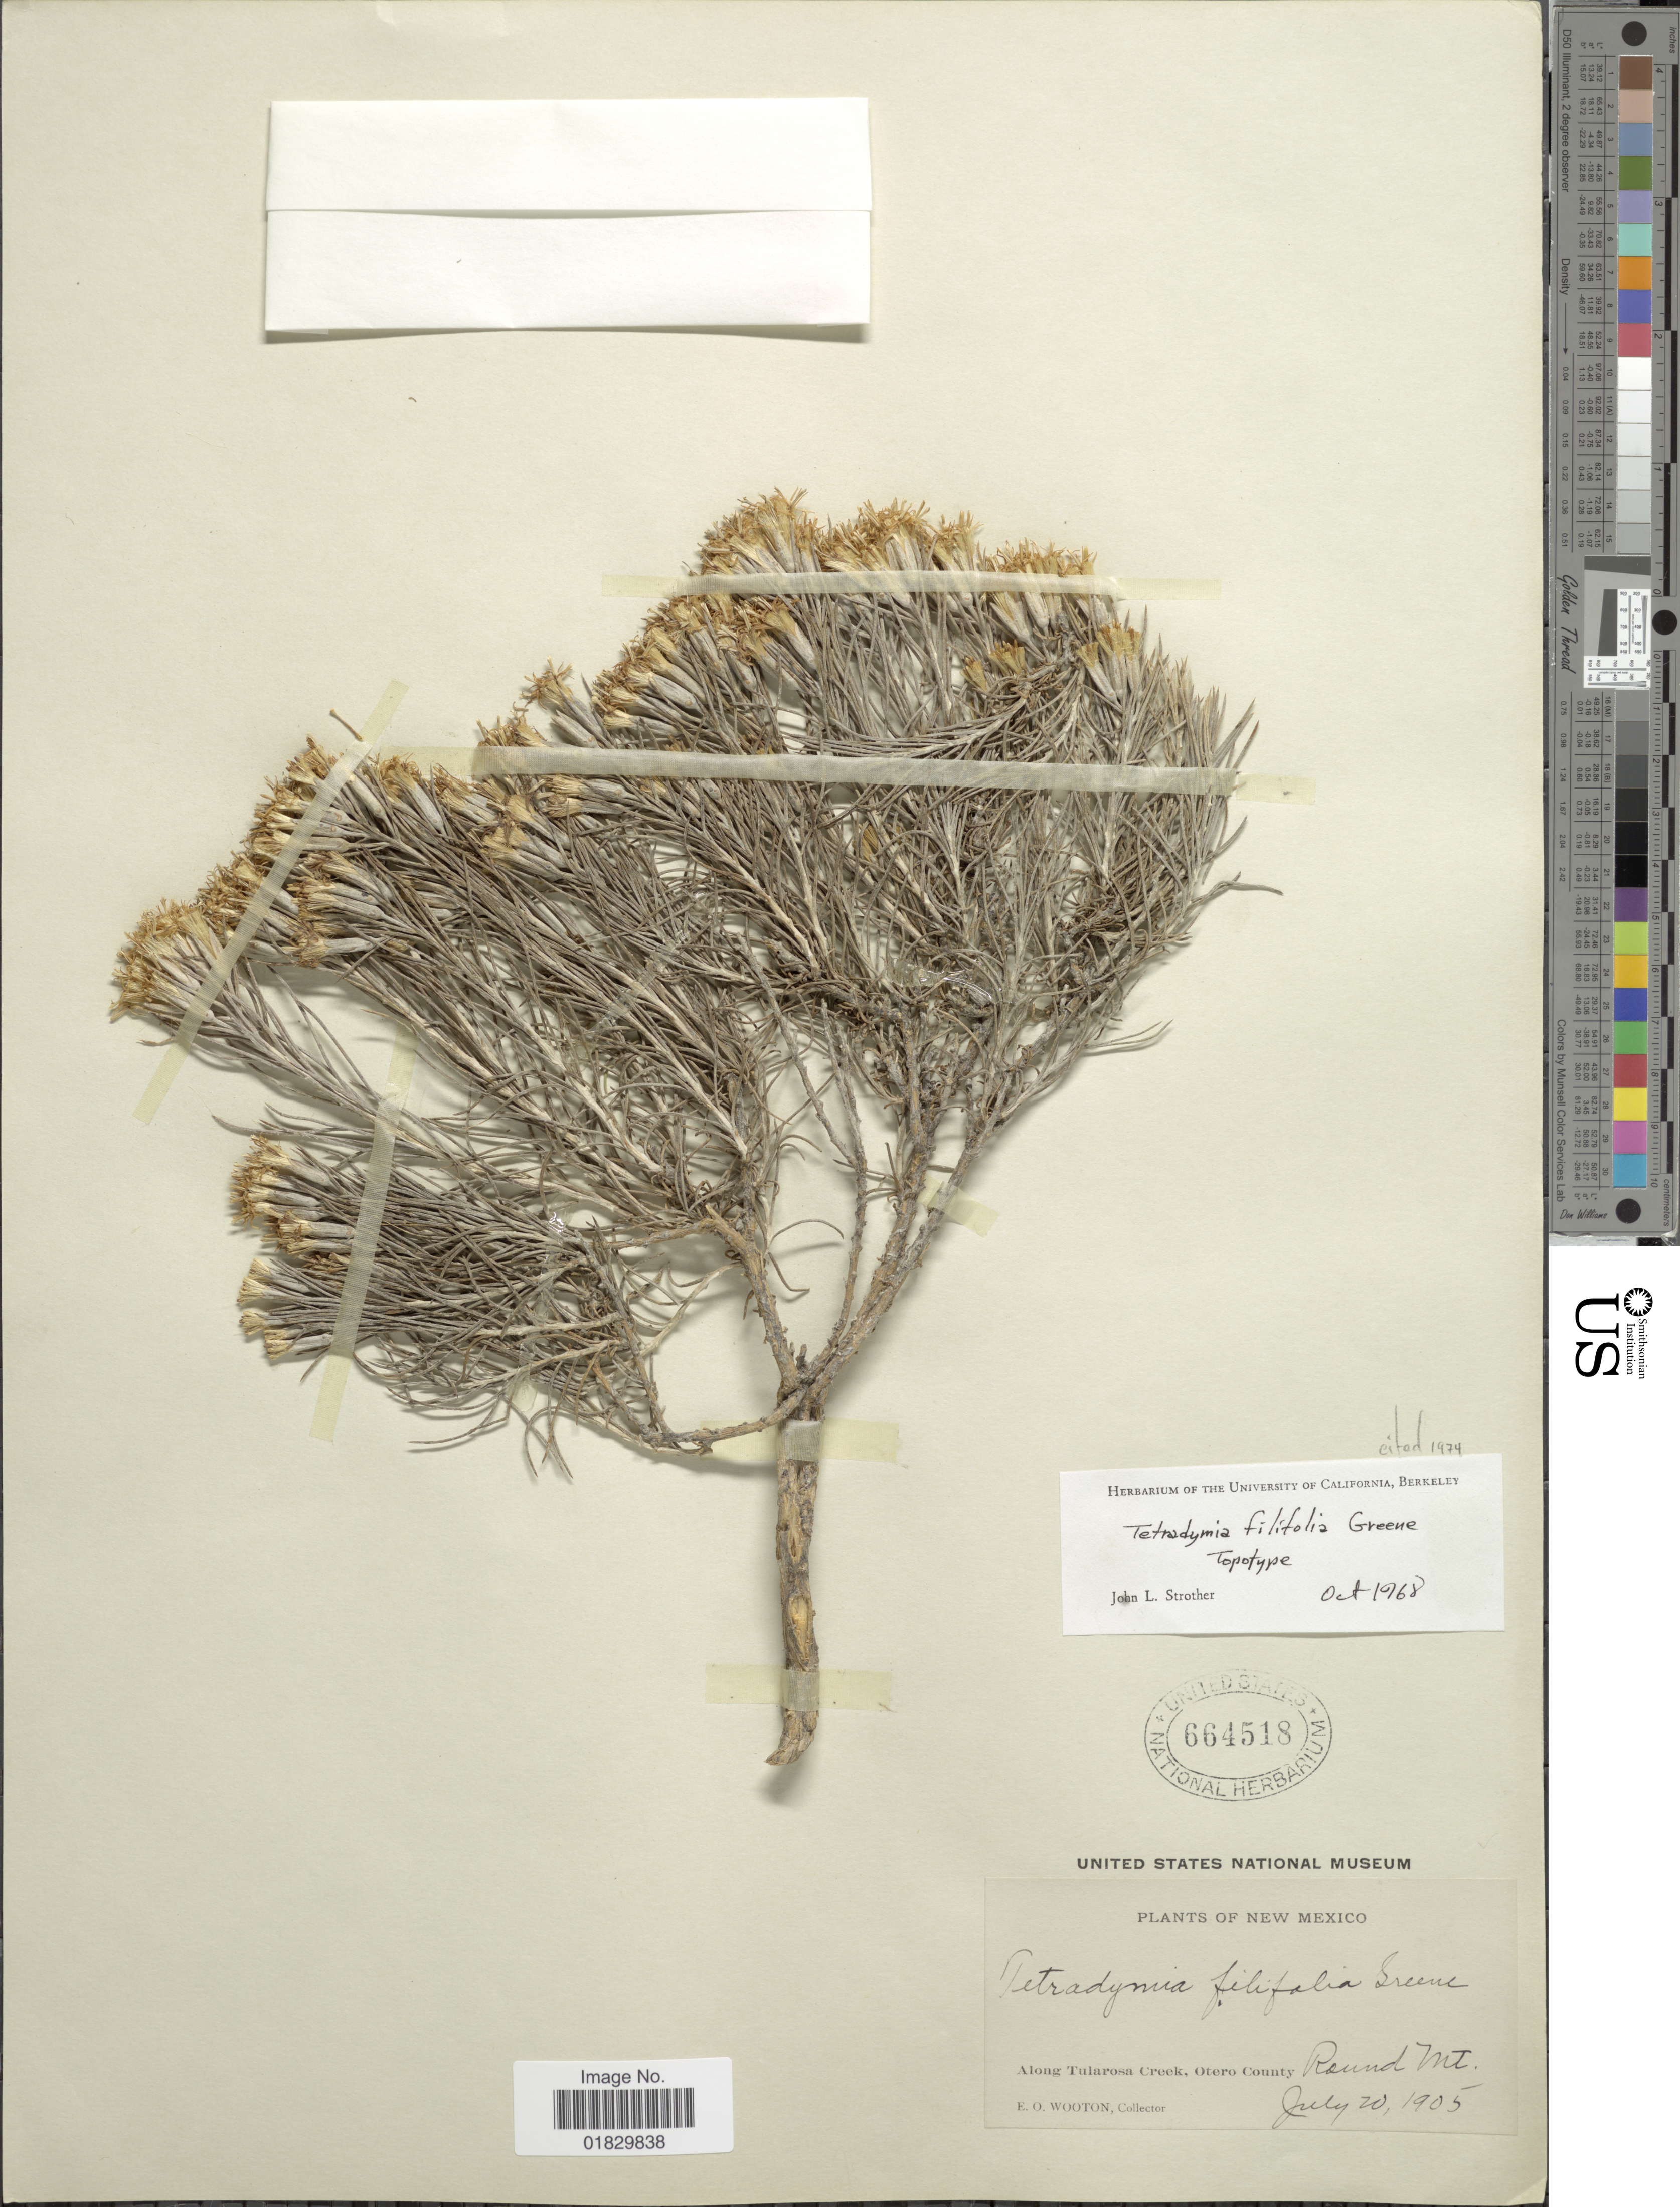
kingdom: Plantae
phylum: Tracheophyta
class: Magnoliopsida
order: Asterales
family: Asteraceae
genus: Tetradymia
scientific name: Tetradymia filifolia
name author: Greene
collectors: E. O. Wooton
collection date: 1905-07-20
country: United States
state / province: New Mexico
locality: Along Tularosa Creek, Otero County, Round Mt.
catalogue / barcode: US 664518